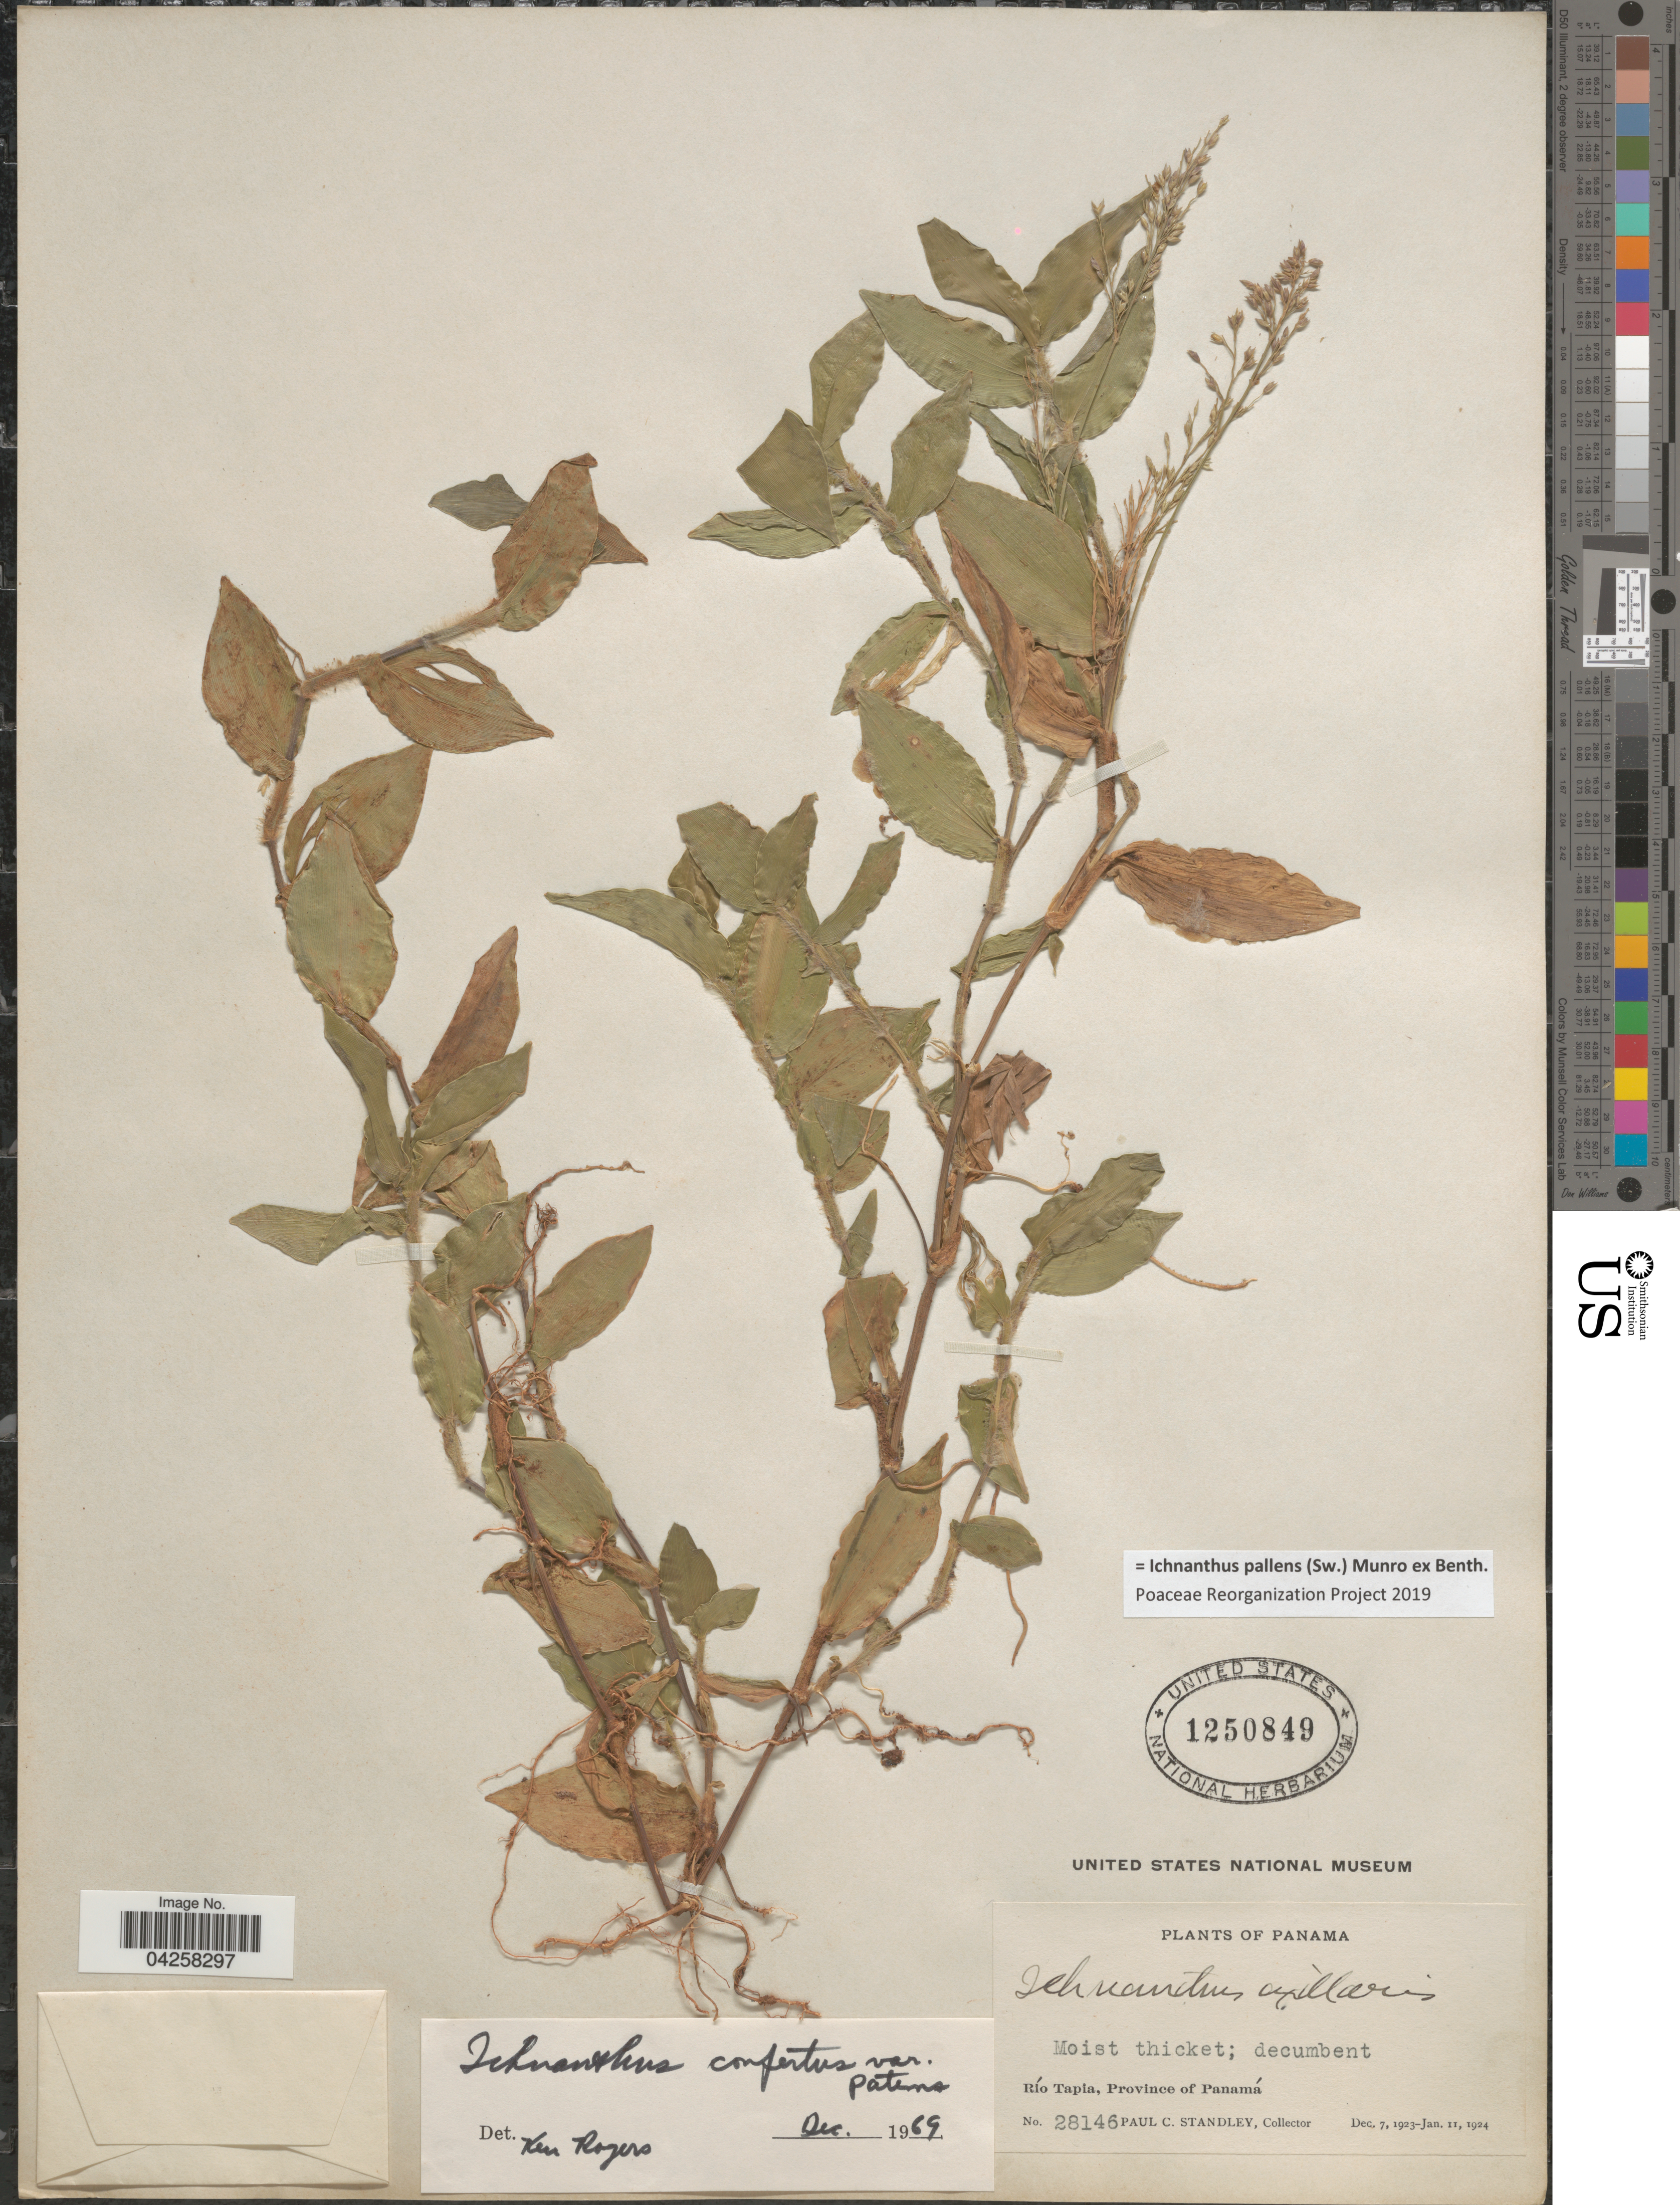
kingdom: Plantae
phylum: Tracheophyta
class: Liliopsida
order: Poales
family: Poaceae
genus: Ichnanthus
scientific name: Ichnanthus pallens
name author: (Sw.) Munro ex Benth.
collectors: P. C. Standley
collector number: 28146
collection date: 1923-12-07/1924-01-11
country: Panama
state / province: Panamá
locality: Moist thicket. Río Tapia.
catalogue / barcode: US 1250849